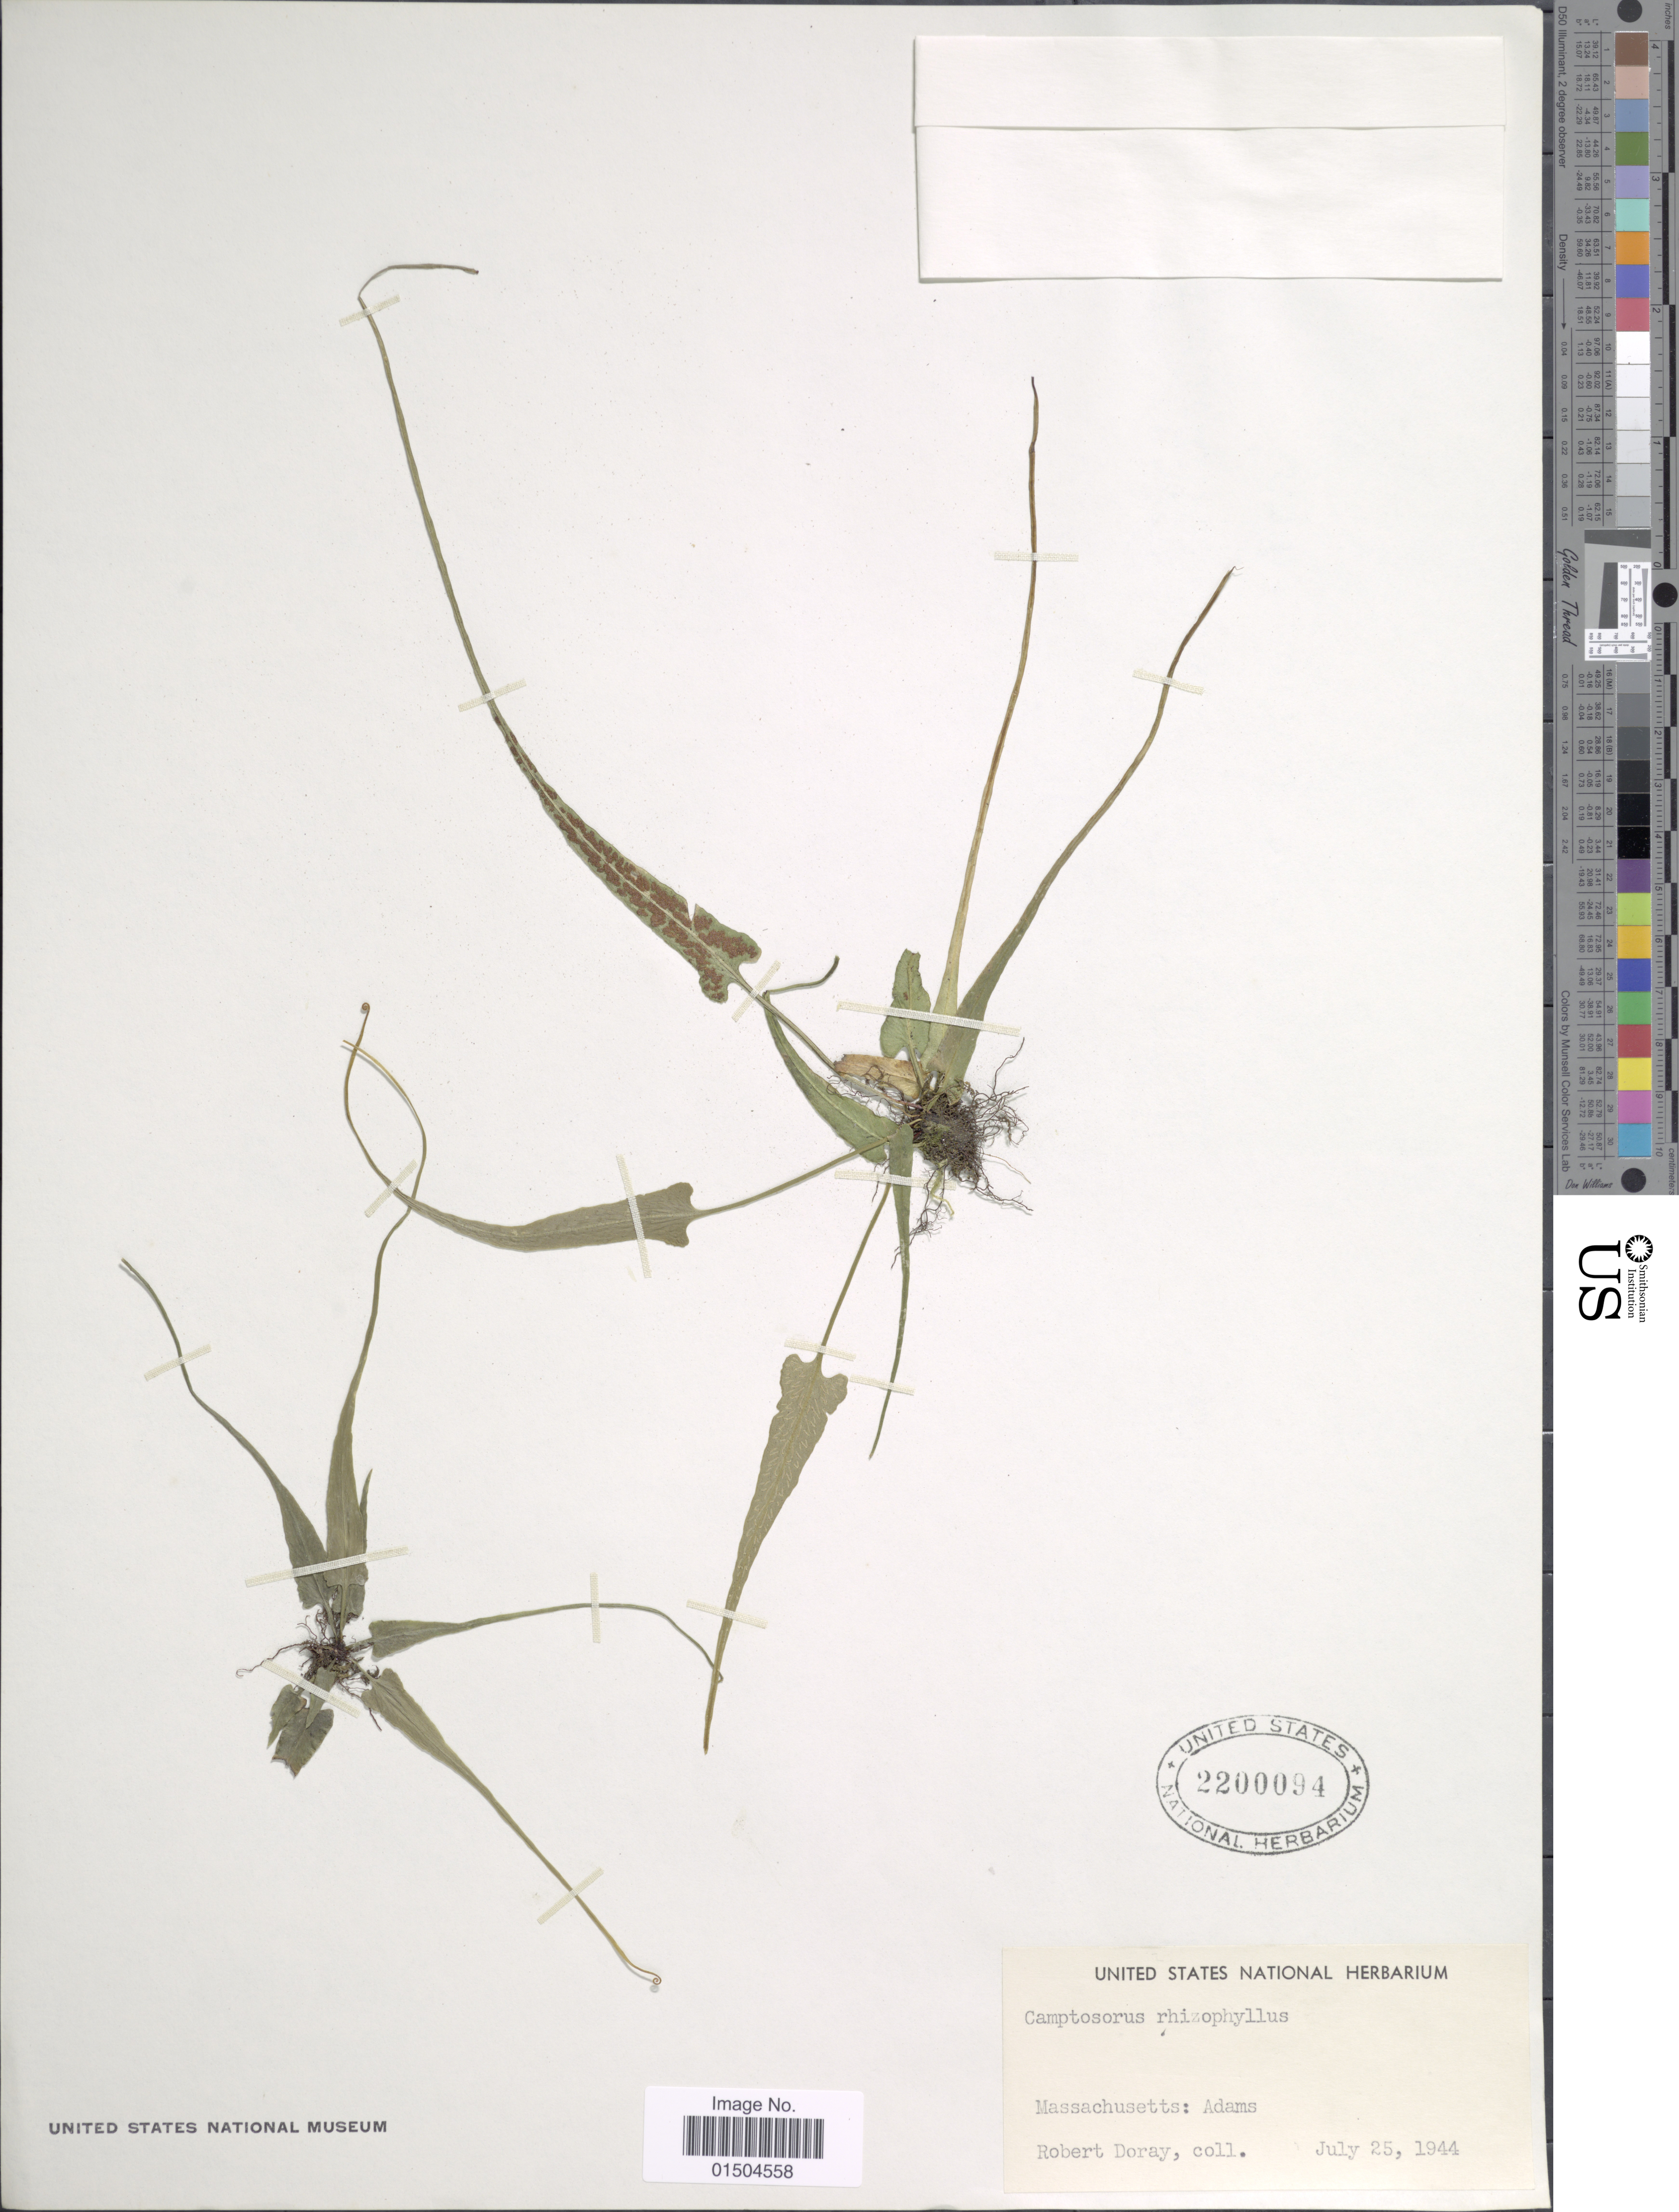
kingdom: Plantae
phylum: Tracheophyta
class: Polypodiopsida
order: Polypodiales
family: Aspleniaceae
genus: Asplenium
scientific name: Asplenium rhizophyllum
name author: L.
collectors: R. Doray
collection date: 1944-07-25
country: United States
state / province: Massachusetts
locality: Adams.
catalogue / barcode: US 2200094